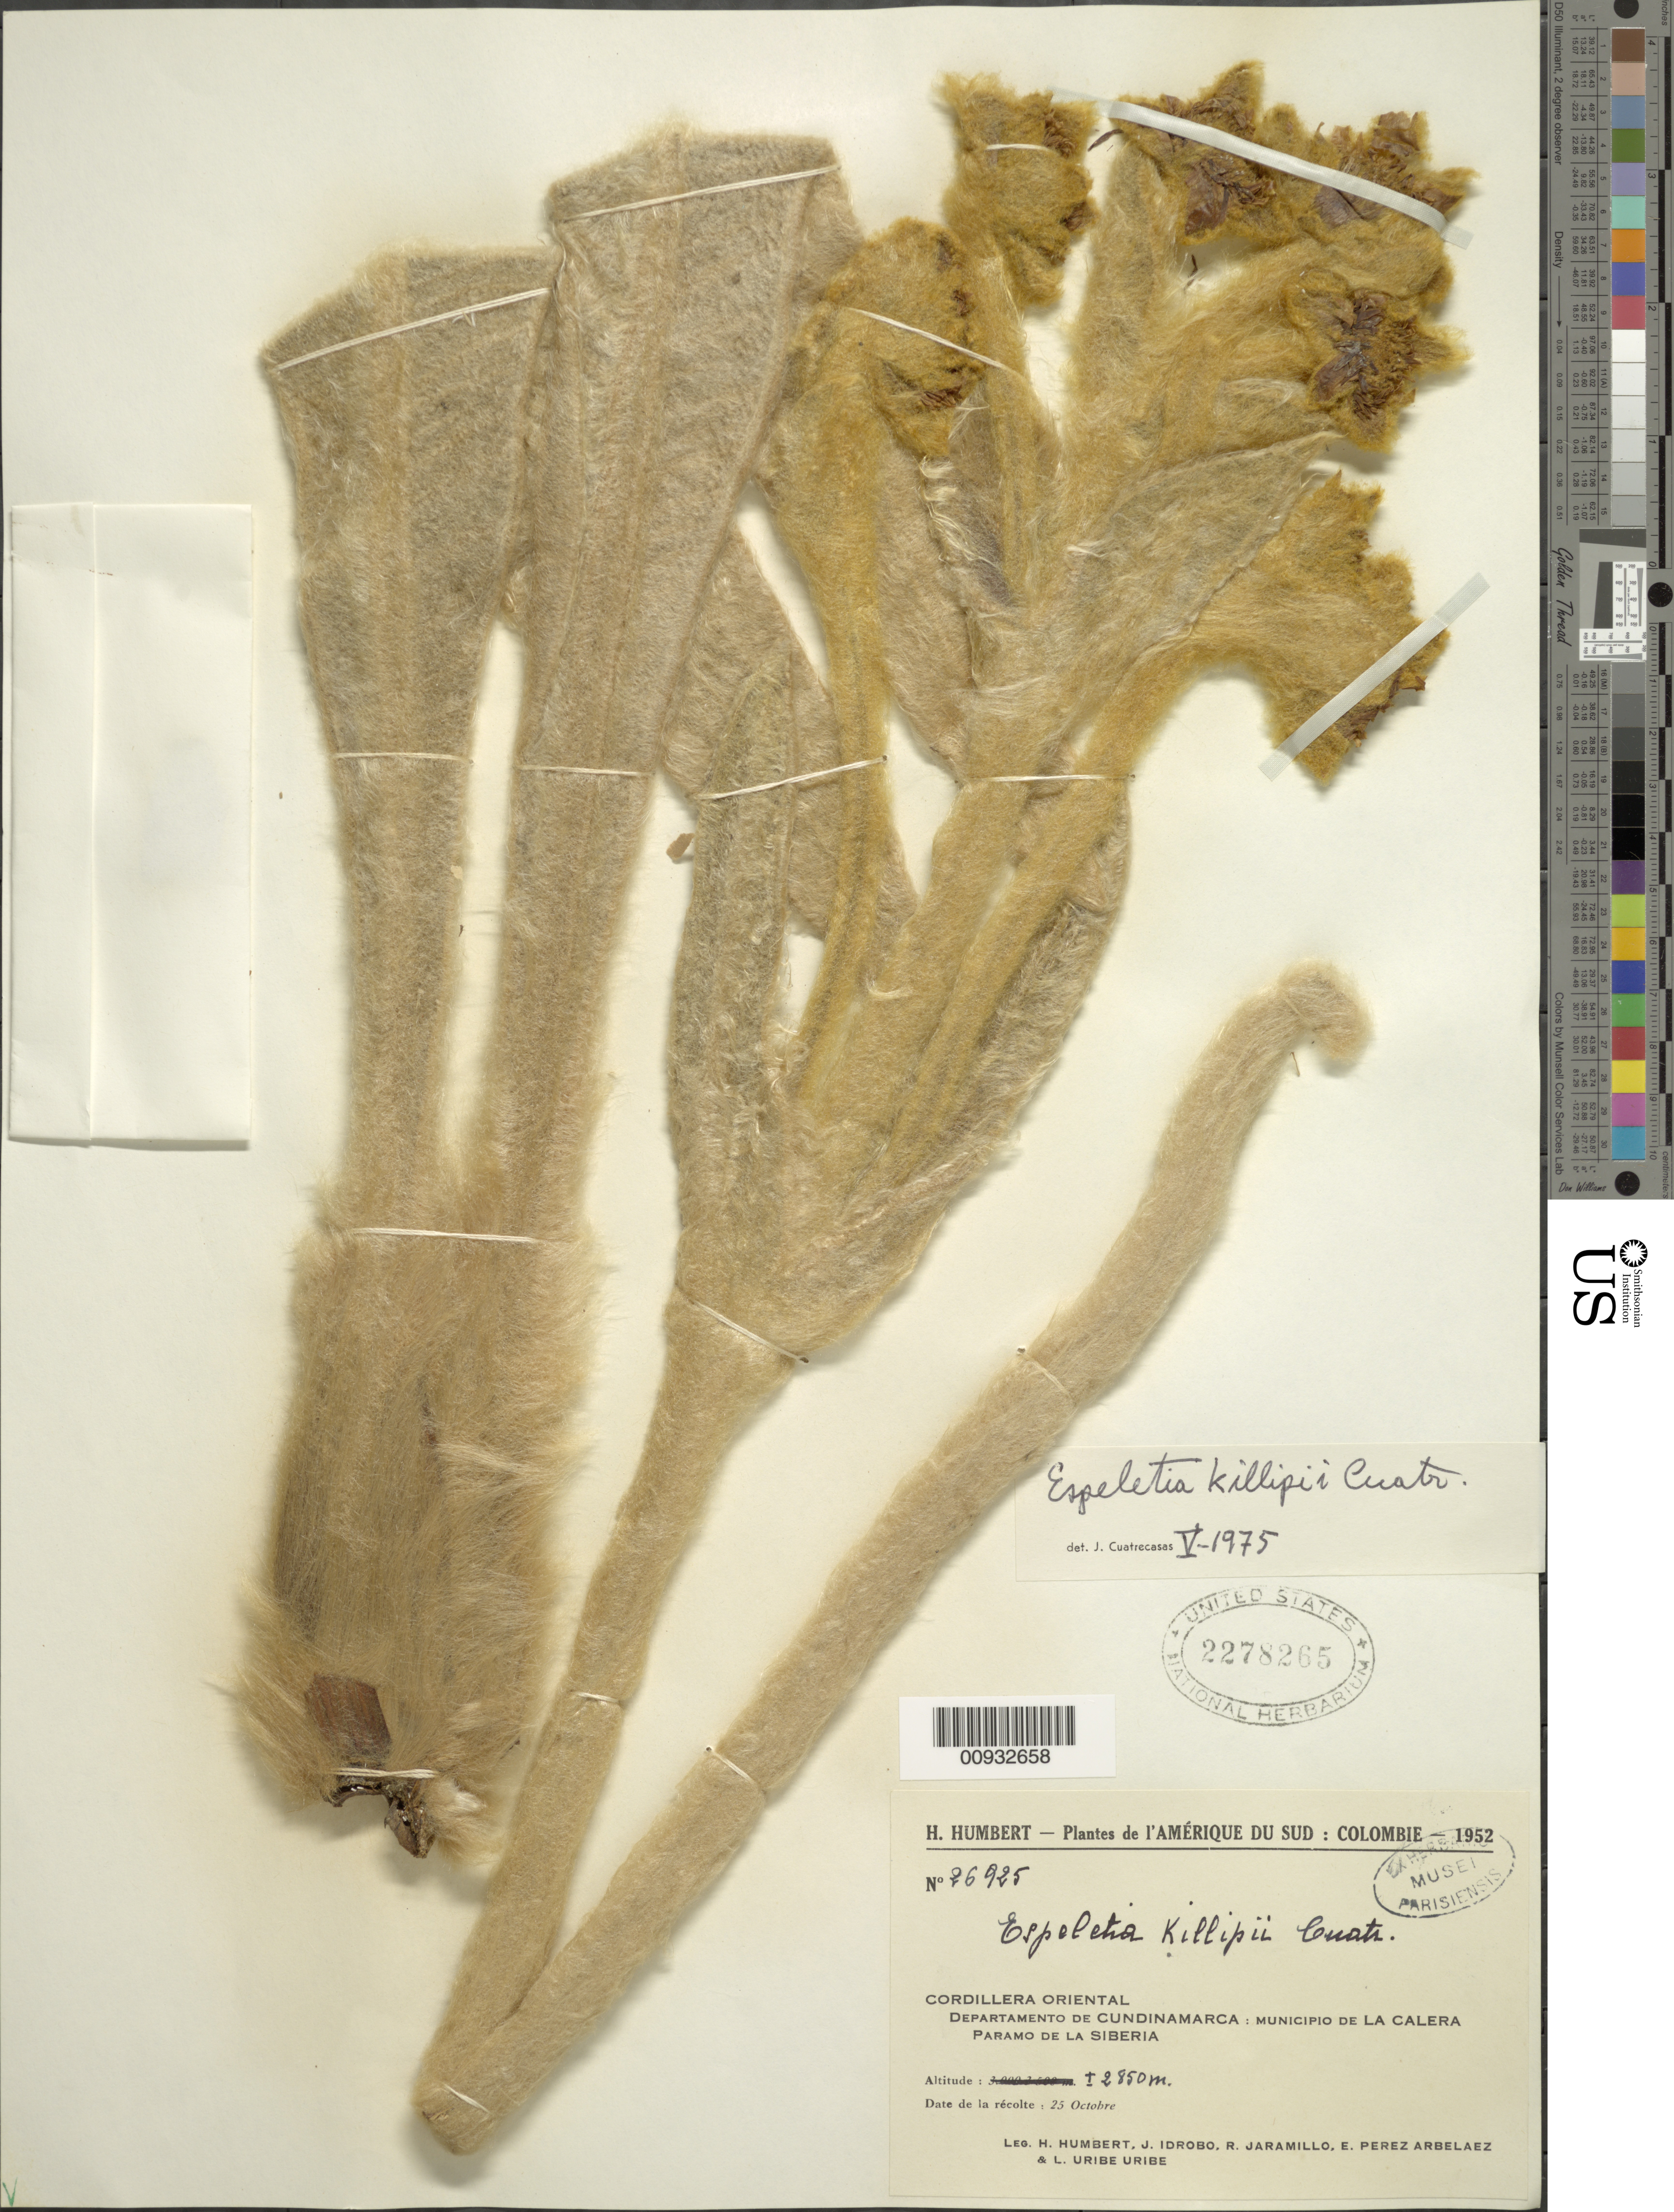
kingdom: Plantae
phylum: Tracheophyta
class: Magnoliopsida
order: Asterales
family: Asteraceae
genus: Espeletia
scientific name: Espeletia killipii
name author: Cuatrec.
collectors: H. Humbert, J. M. Idrobo, R. Jaramillo M., E. Pérez Arbeláez & L. Uribe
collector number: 26925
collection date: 1952-10-25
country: Colombia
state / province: Cundinamarca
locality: Cordillera Oriental; Municipio de La Calera Paramo de La Siberia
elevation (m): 2850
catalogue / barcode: US 2278265